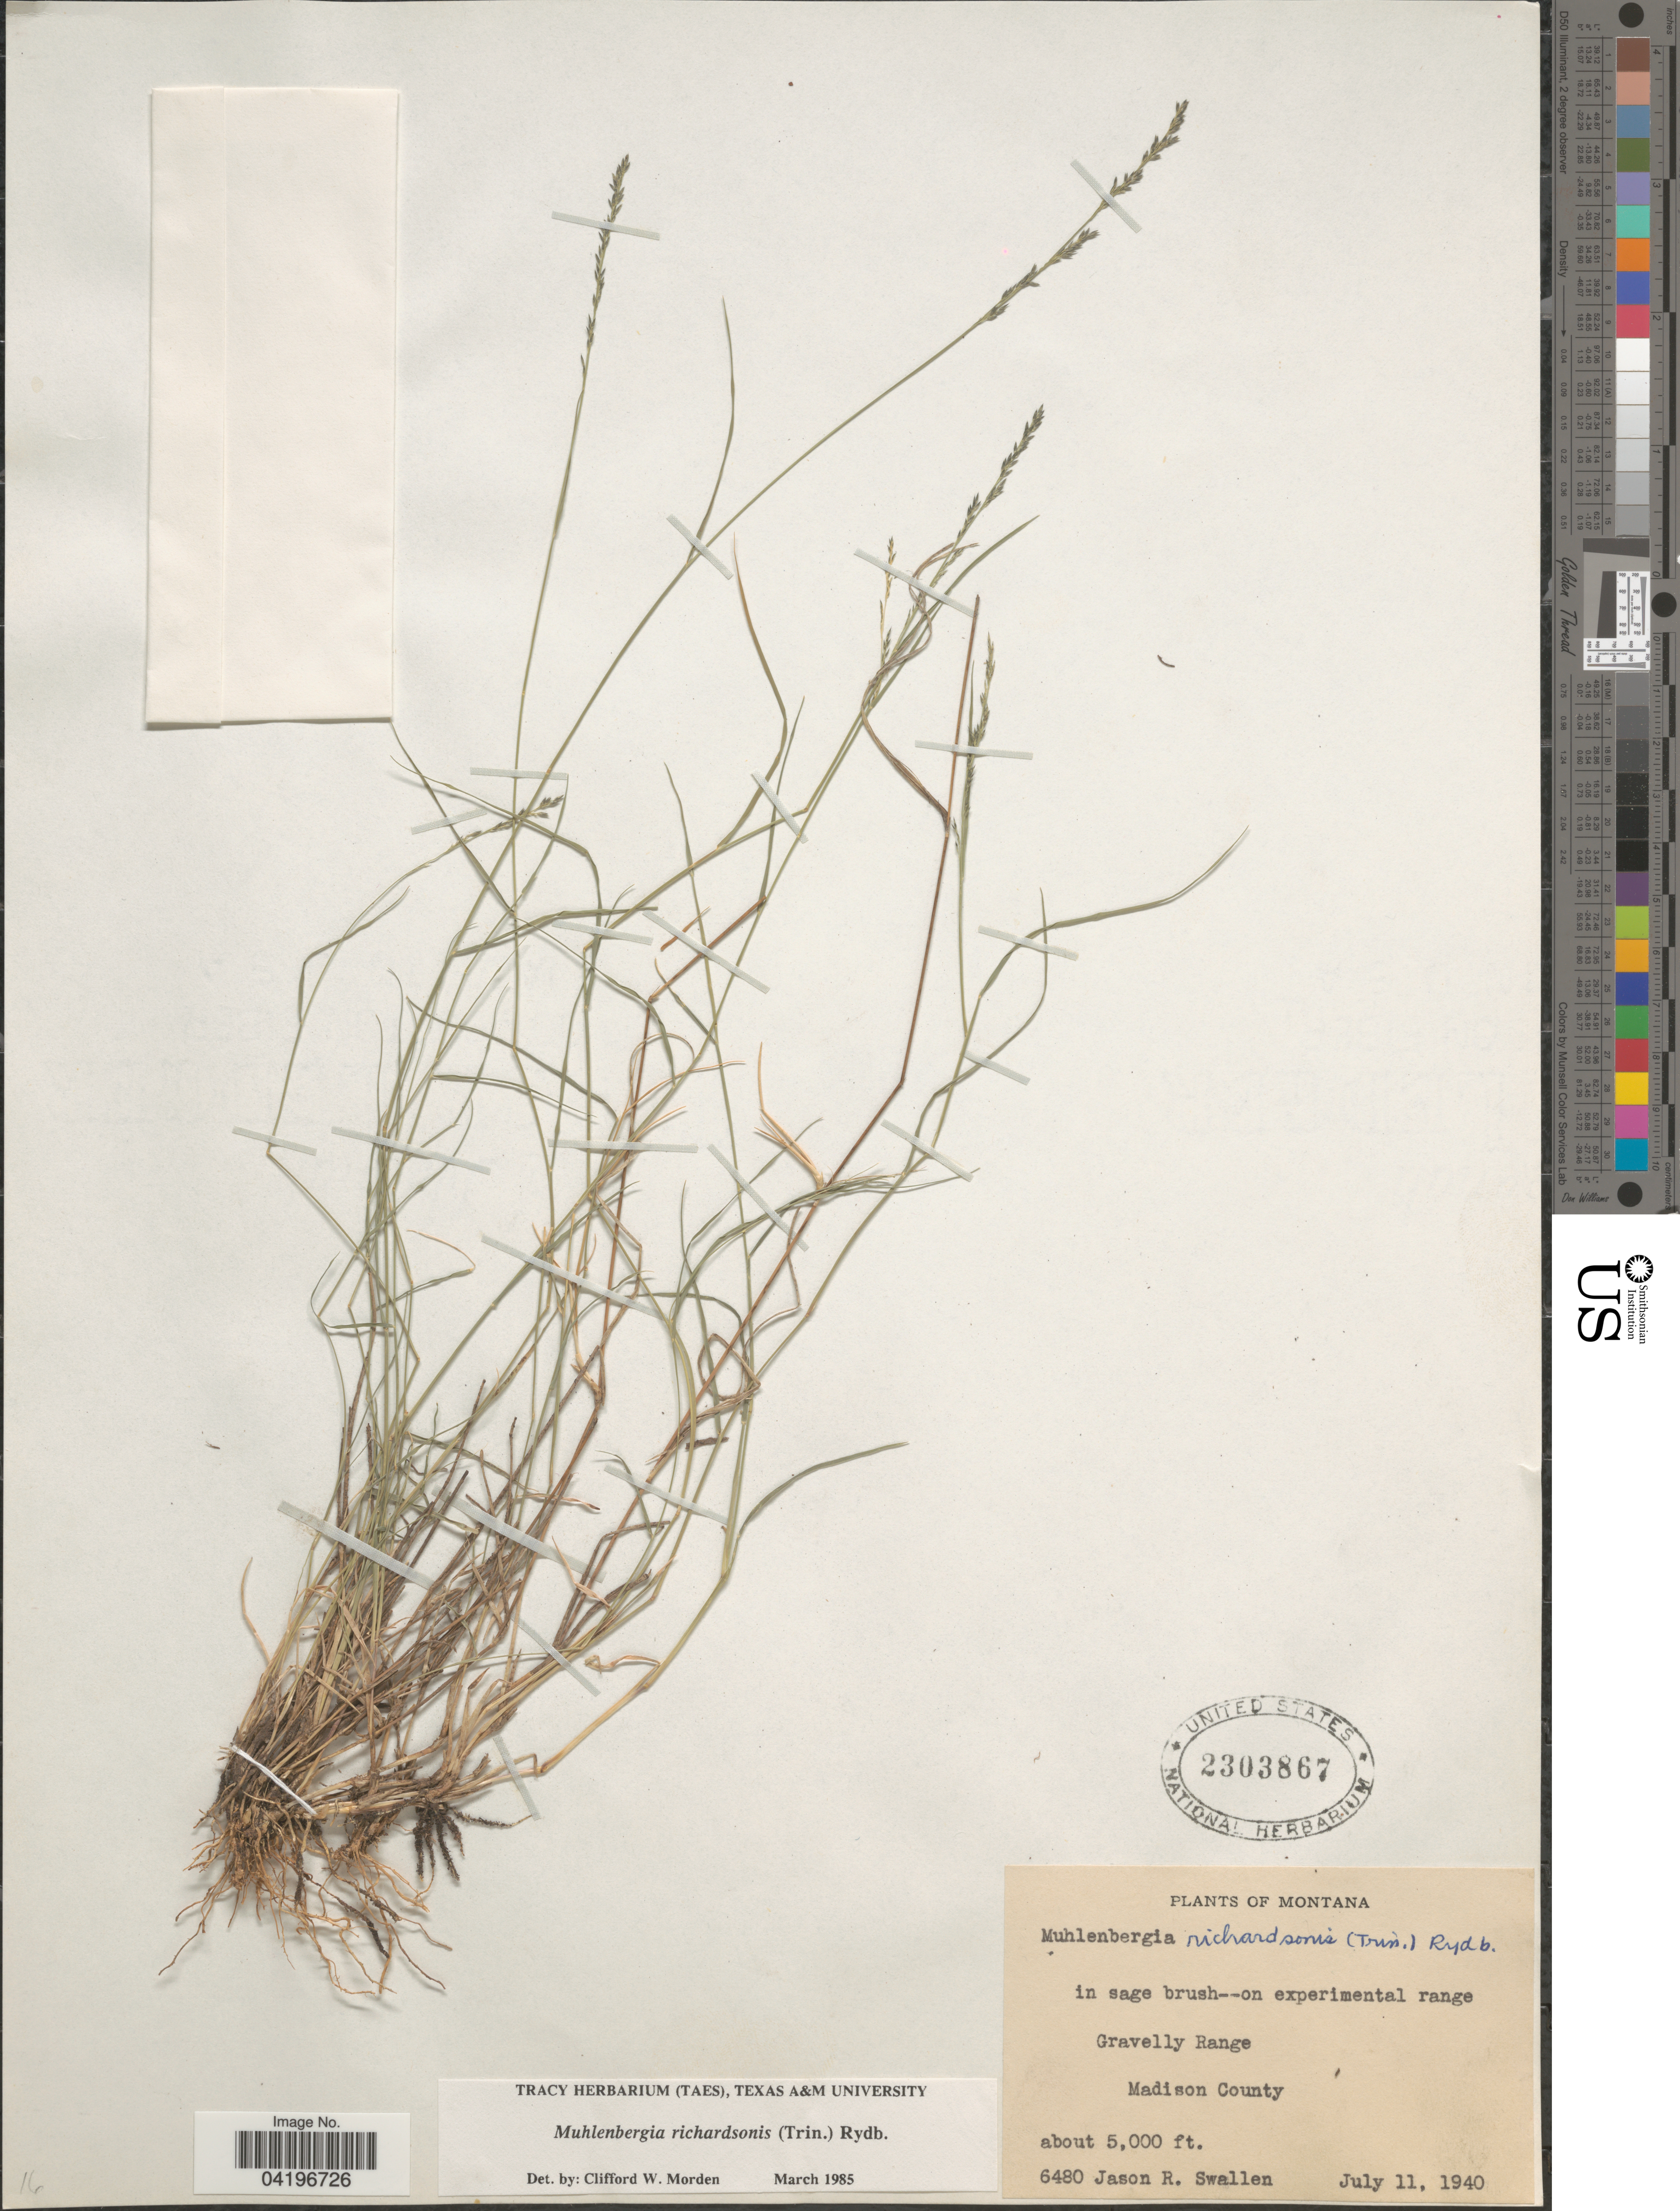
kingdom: Plantae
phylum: Tracheophyta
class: Liliopsida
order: Poales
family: Poaceae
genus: Muhlenbergia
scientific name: Muhlenbergia richardsonis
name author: (Trin.) Rydb.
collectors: J. R. Swallen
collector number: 6480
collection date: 1940-07-11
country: United States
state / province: Montana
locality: Gravelly Range. Madison County.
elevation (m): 1524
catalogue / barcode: US 2303867